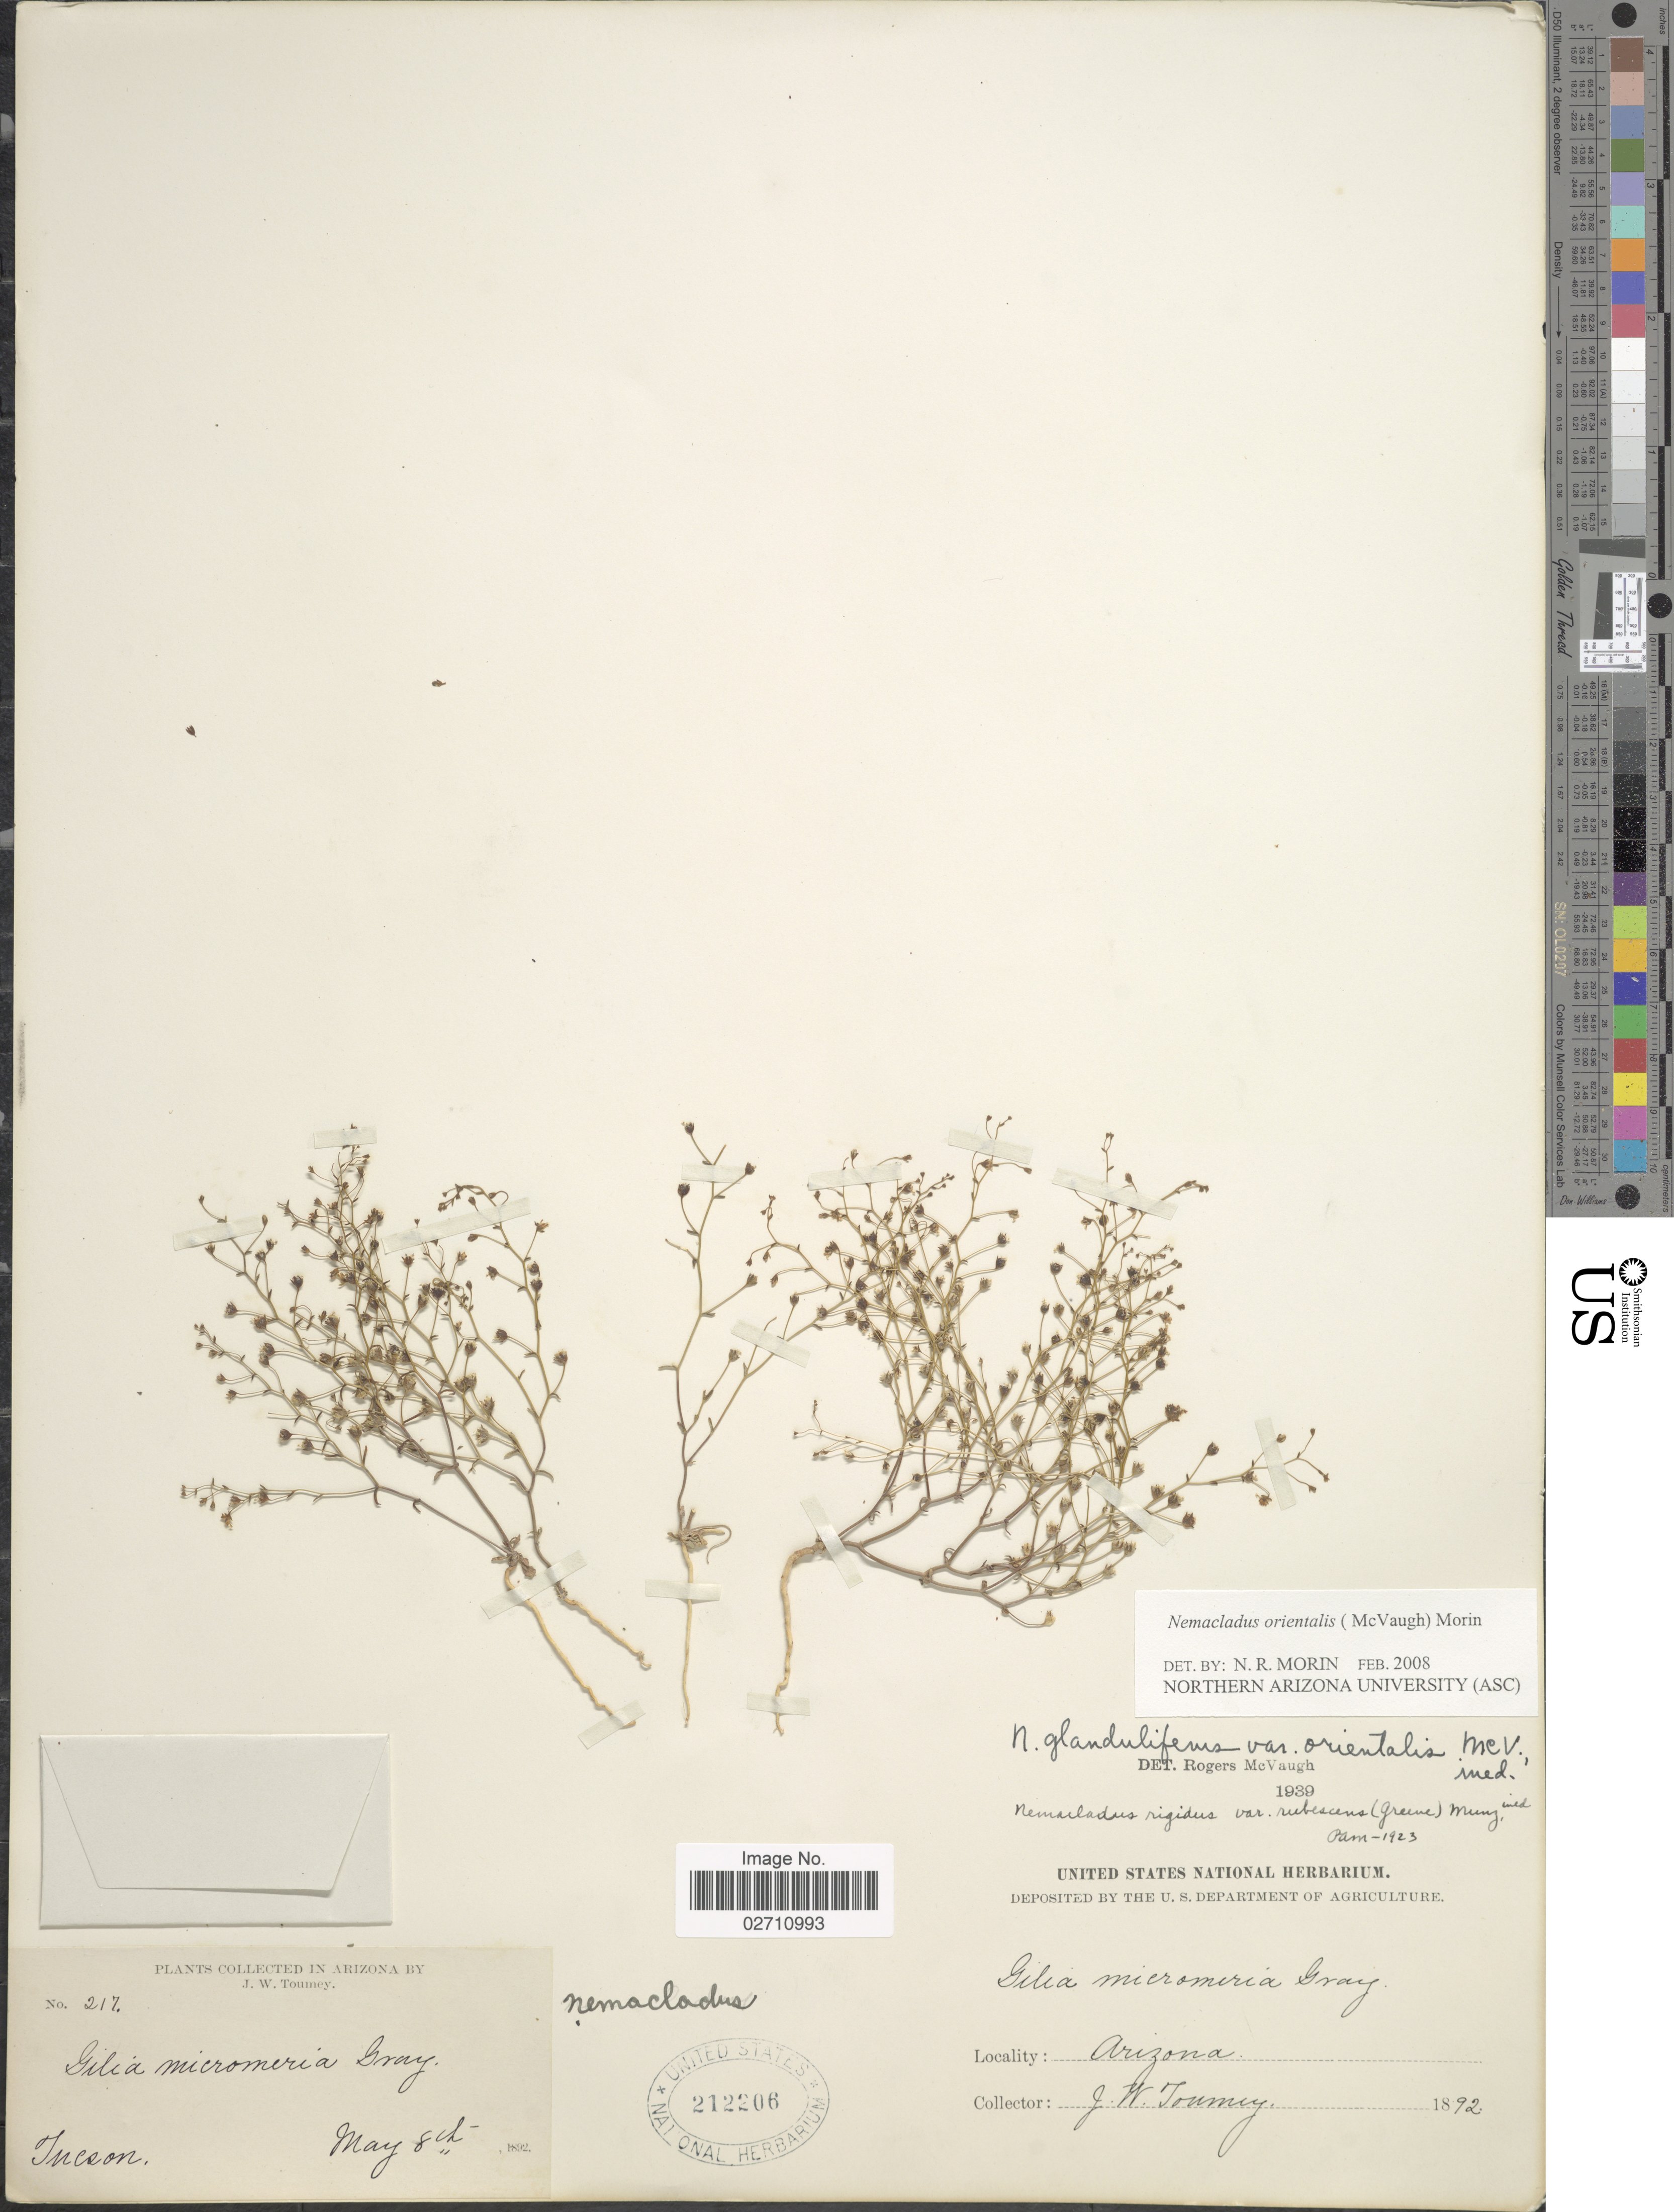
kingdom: Plantae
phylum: Tracheophyta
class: Magnoliopsida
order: Asterales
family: Campanulaceae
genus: Nemacladus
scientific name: Nemacladus orientalis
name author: (McVaugh) Morin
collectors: J. W. Toumey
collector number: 217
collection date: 1892-05-08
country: United States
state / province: Arizona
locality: Tucson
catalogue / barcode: US 212206